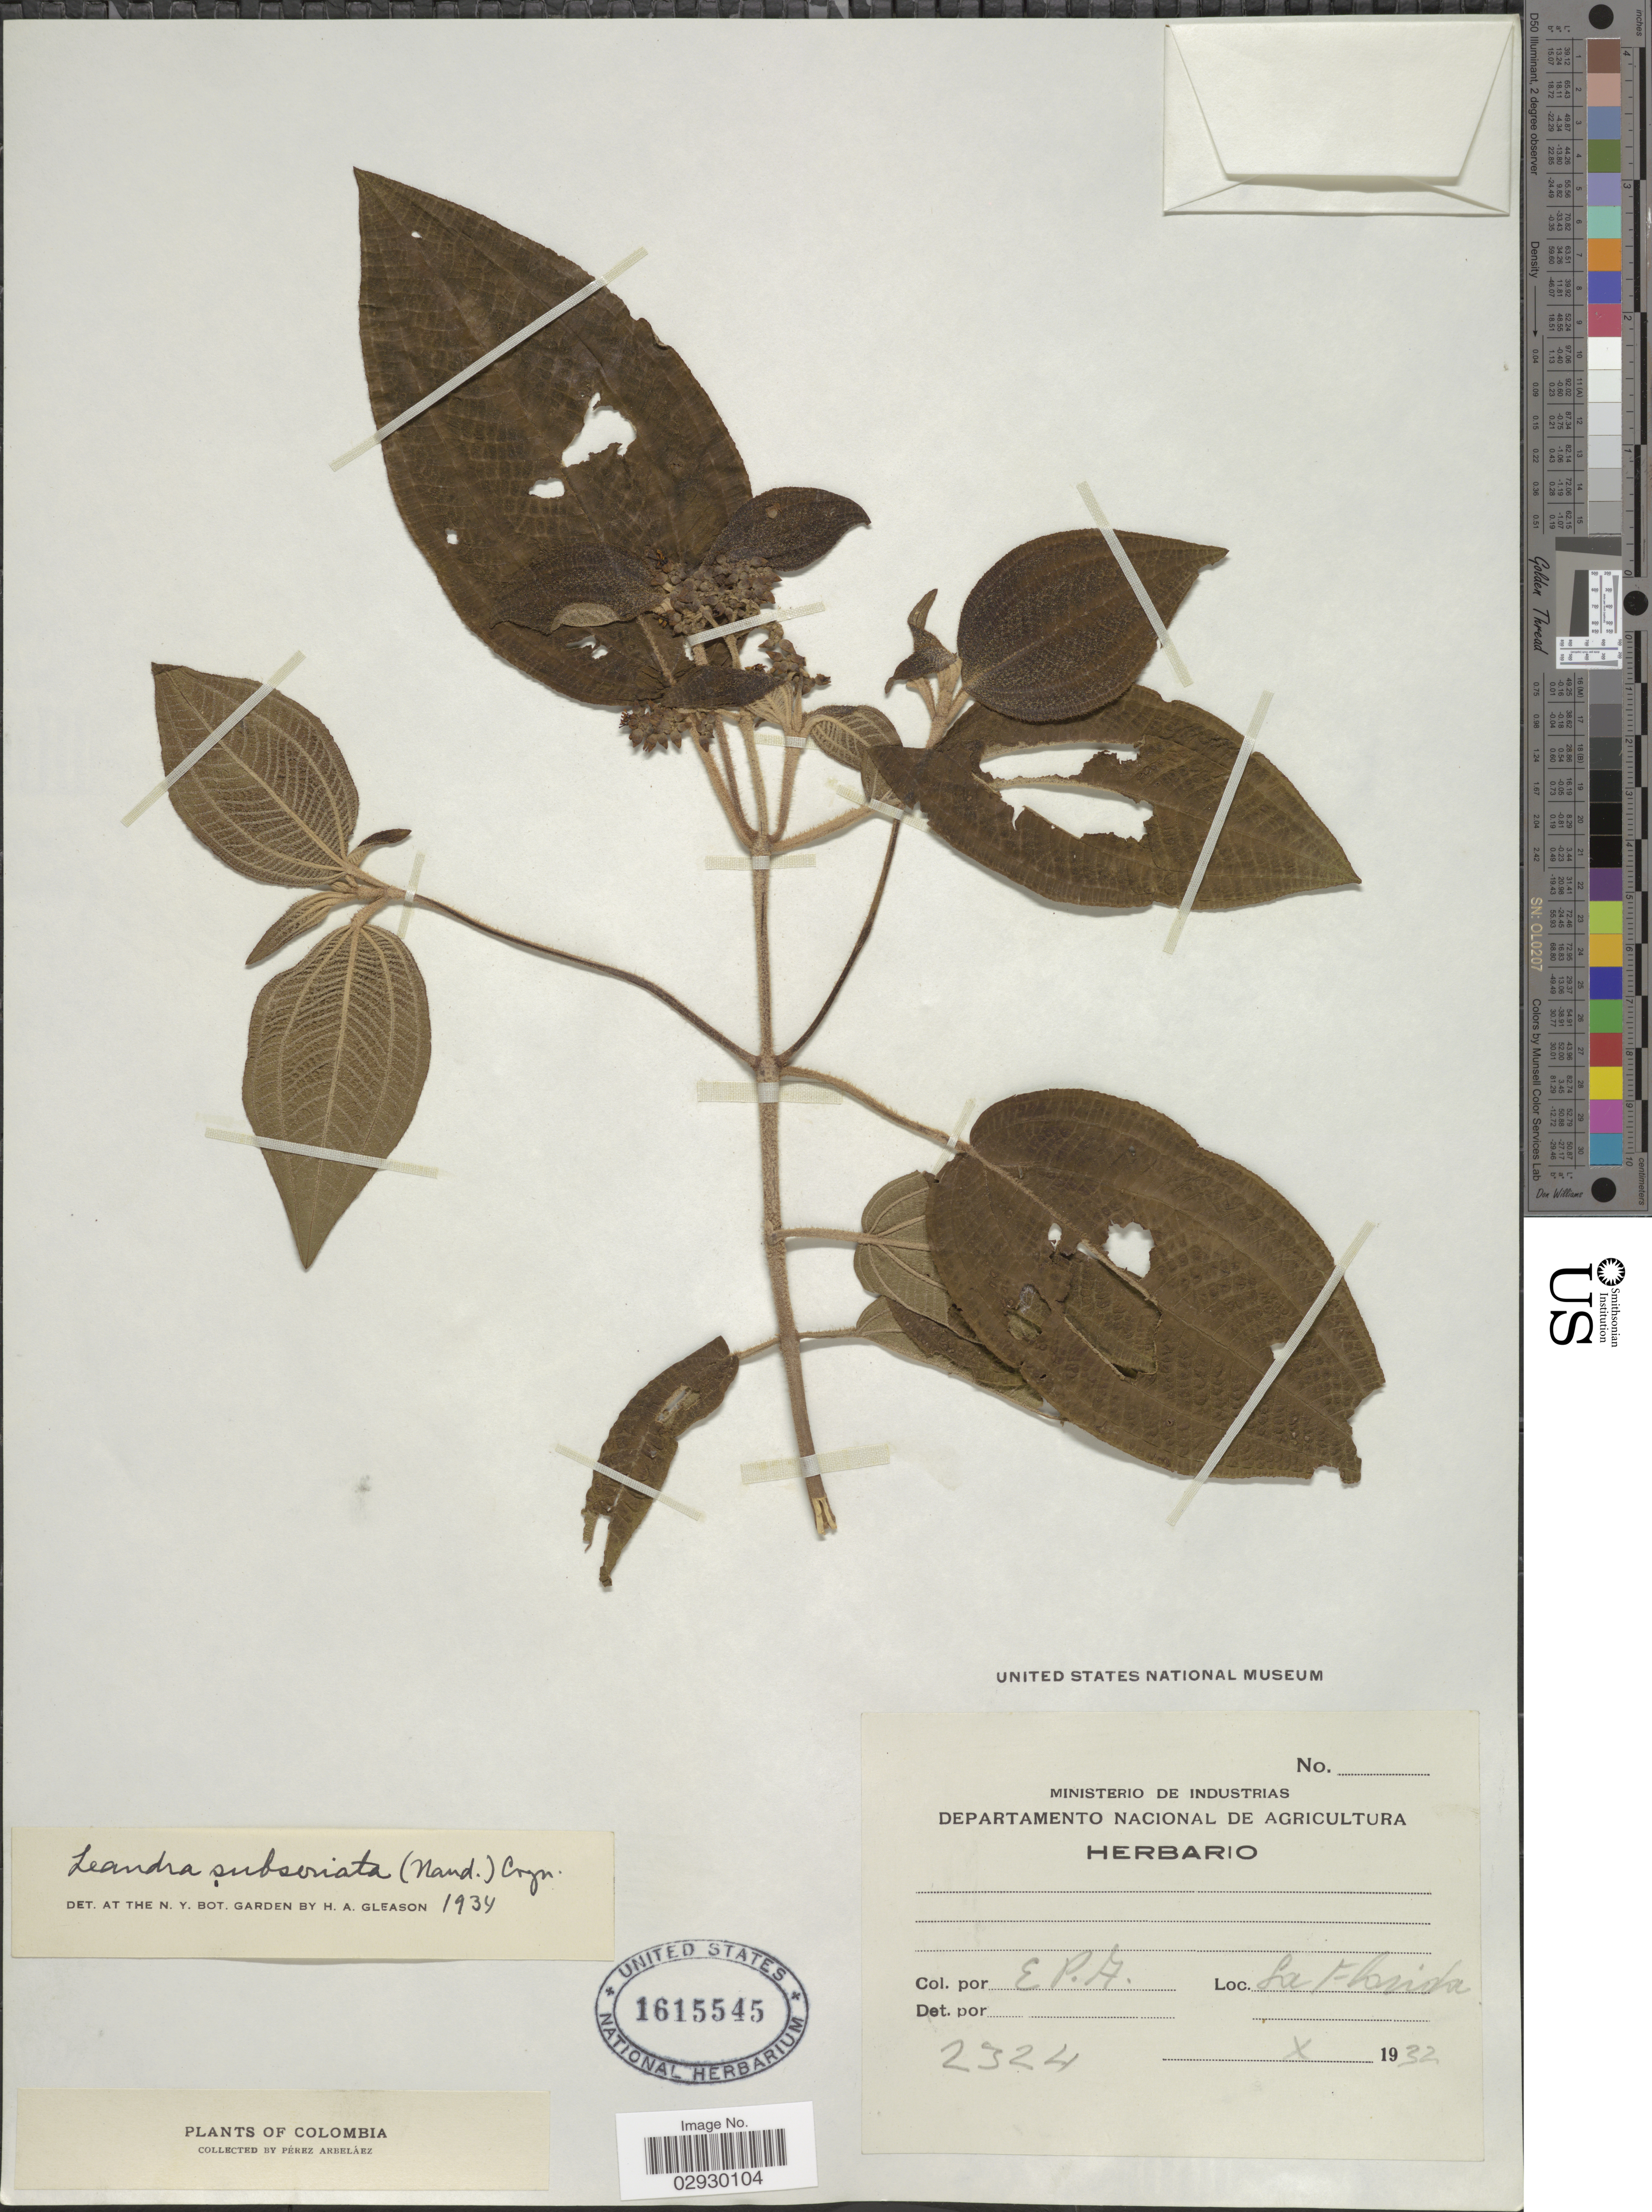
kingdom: Plantae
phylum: Tracheophyta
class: Magnoliopsida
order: Myrtales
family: Melastomataceae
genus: Leandra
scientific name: Leandra subseriata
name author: (Naudin) Cogn.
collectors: E. Pérez Arbeláez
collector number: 2324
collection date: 1932-10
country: Colombia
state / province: Nariño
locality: La Florida.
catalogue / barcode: US 1615545